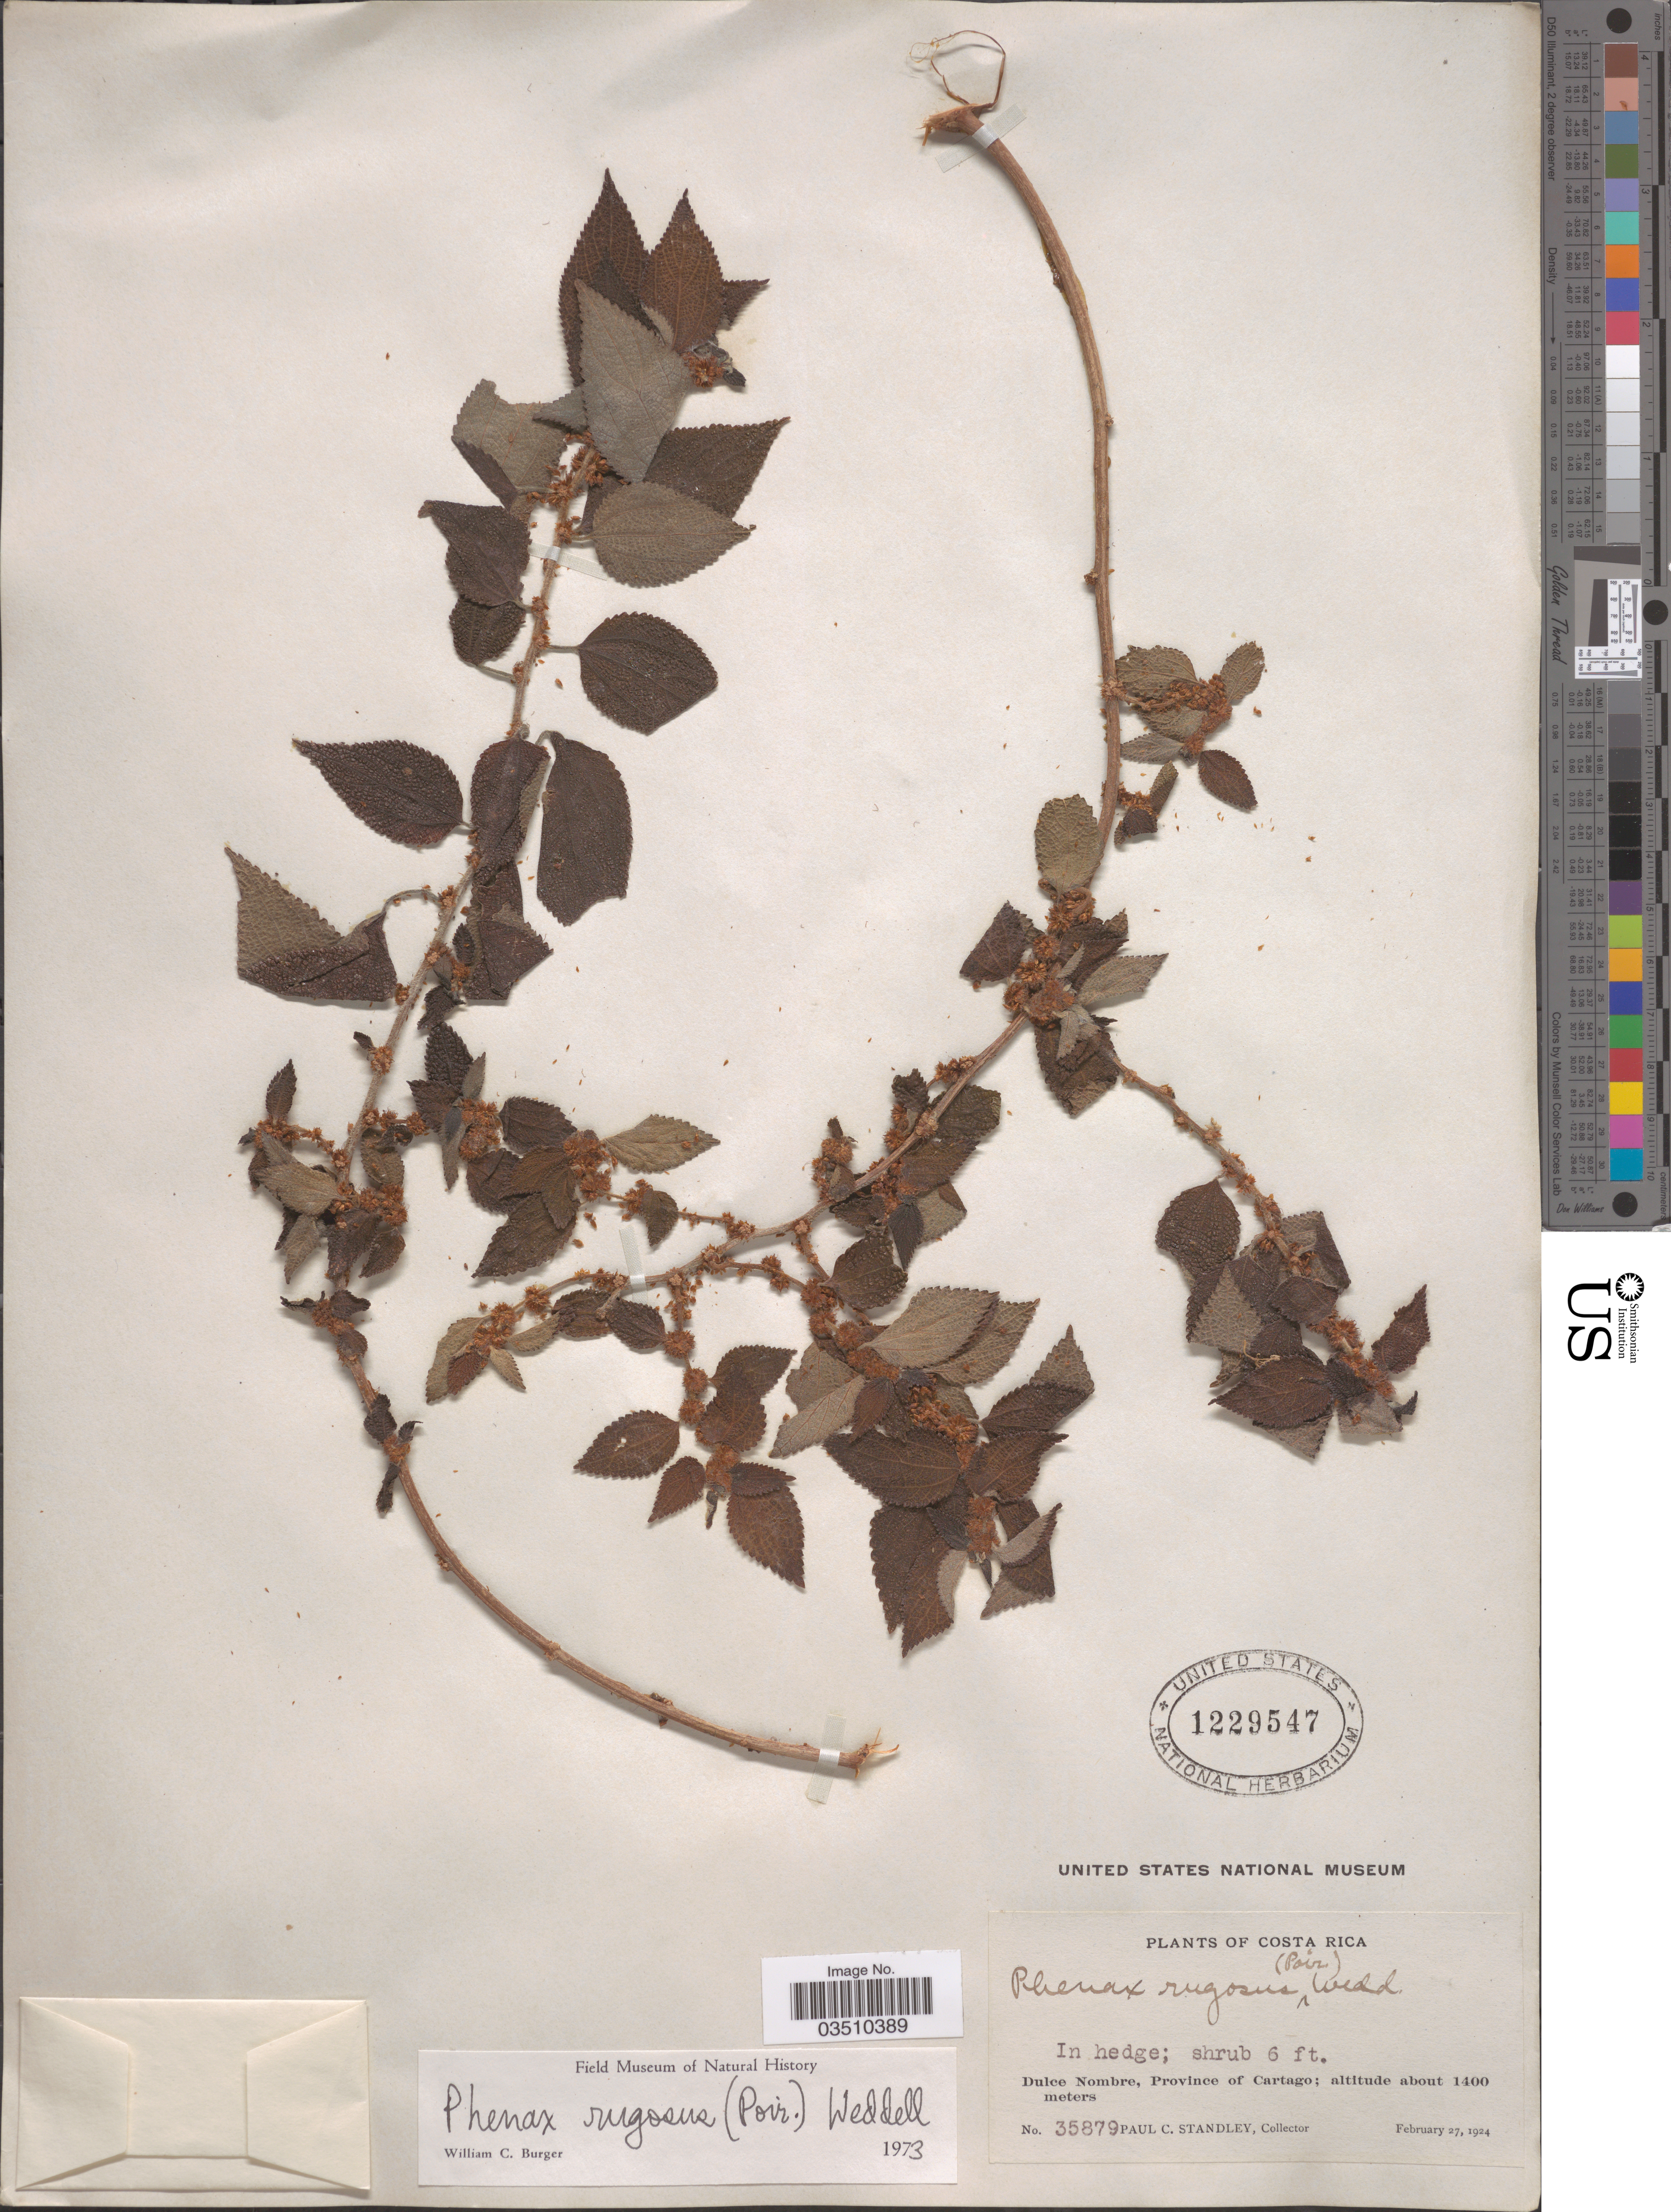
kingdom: Plantae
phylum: Tracheophyta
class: Magnoliopsida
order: Rosales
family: Urticaceae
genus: Phenax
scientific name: Phenax rugosus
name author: (Poir.) Wedd.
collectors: P. C. Standley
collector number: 35879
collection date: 1924-02-27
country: Costa Rica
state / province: Cartago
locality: Dulce Nombre.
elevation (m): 1400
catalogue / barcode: US 1229547